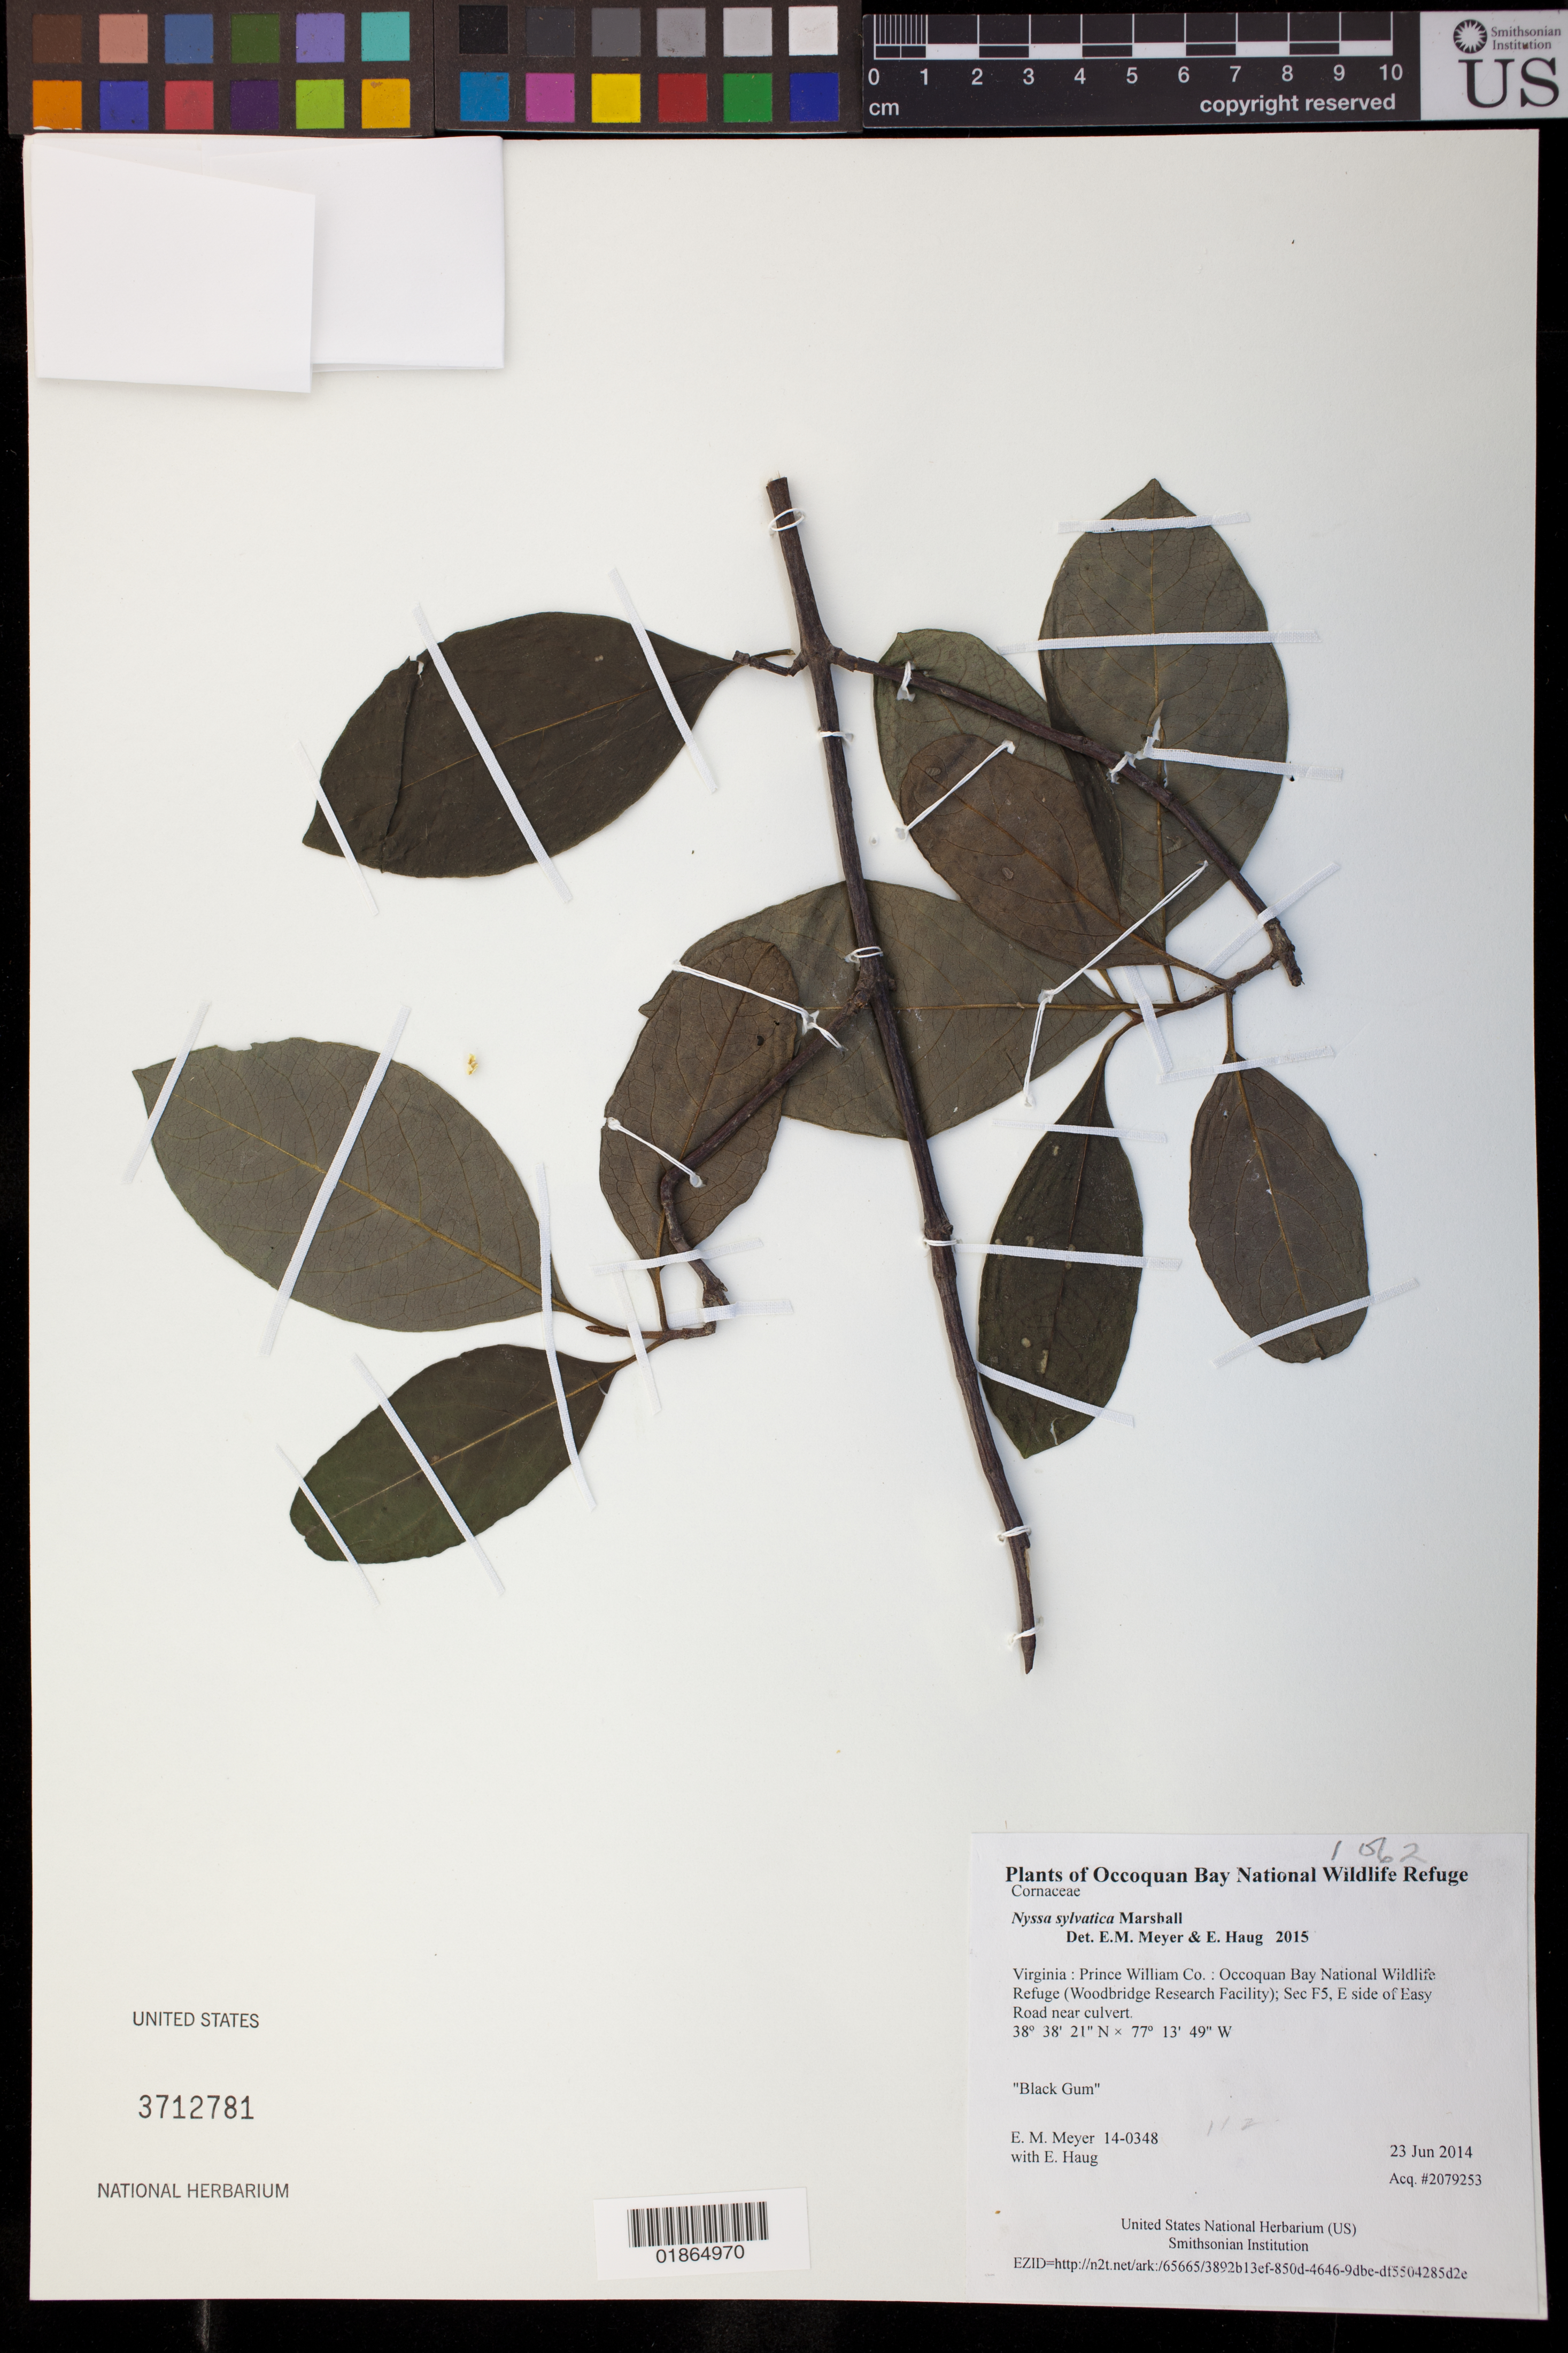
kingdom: Plantae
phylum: Tracheophyta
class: Magnoliopsida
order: Cornales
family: Nyssaceae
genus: Nyssa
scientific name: Nyssa sylvatica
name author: Marshall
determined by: Meyer, E. M.; Haug, E.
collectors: E. M. Meyer & E. Haug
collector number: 14-0348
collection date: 2014-06-23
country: United States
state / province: Virginia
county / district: Prince William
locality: Occoquan Bay National Wildlife Refuge (Woodbridge Research Facility); Sec F5, E side of Easy Road near culvert.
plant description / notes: Black Gum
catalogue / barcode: US 3712781